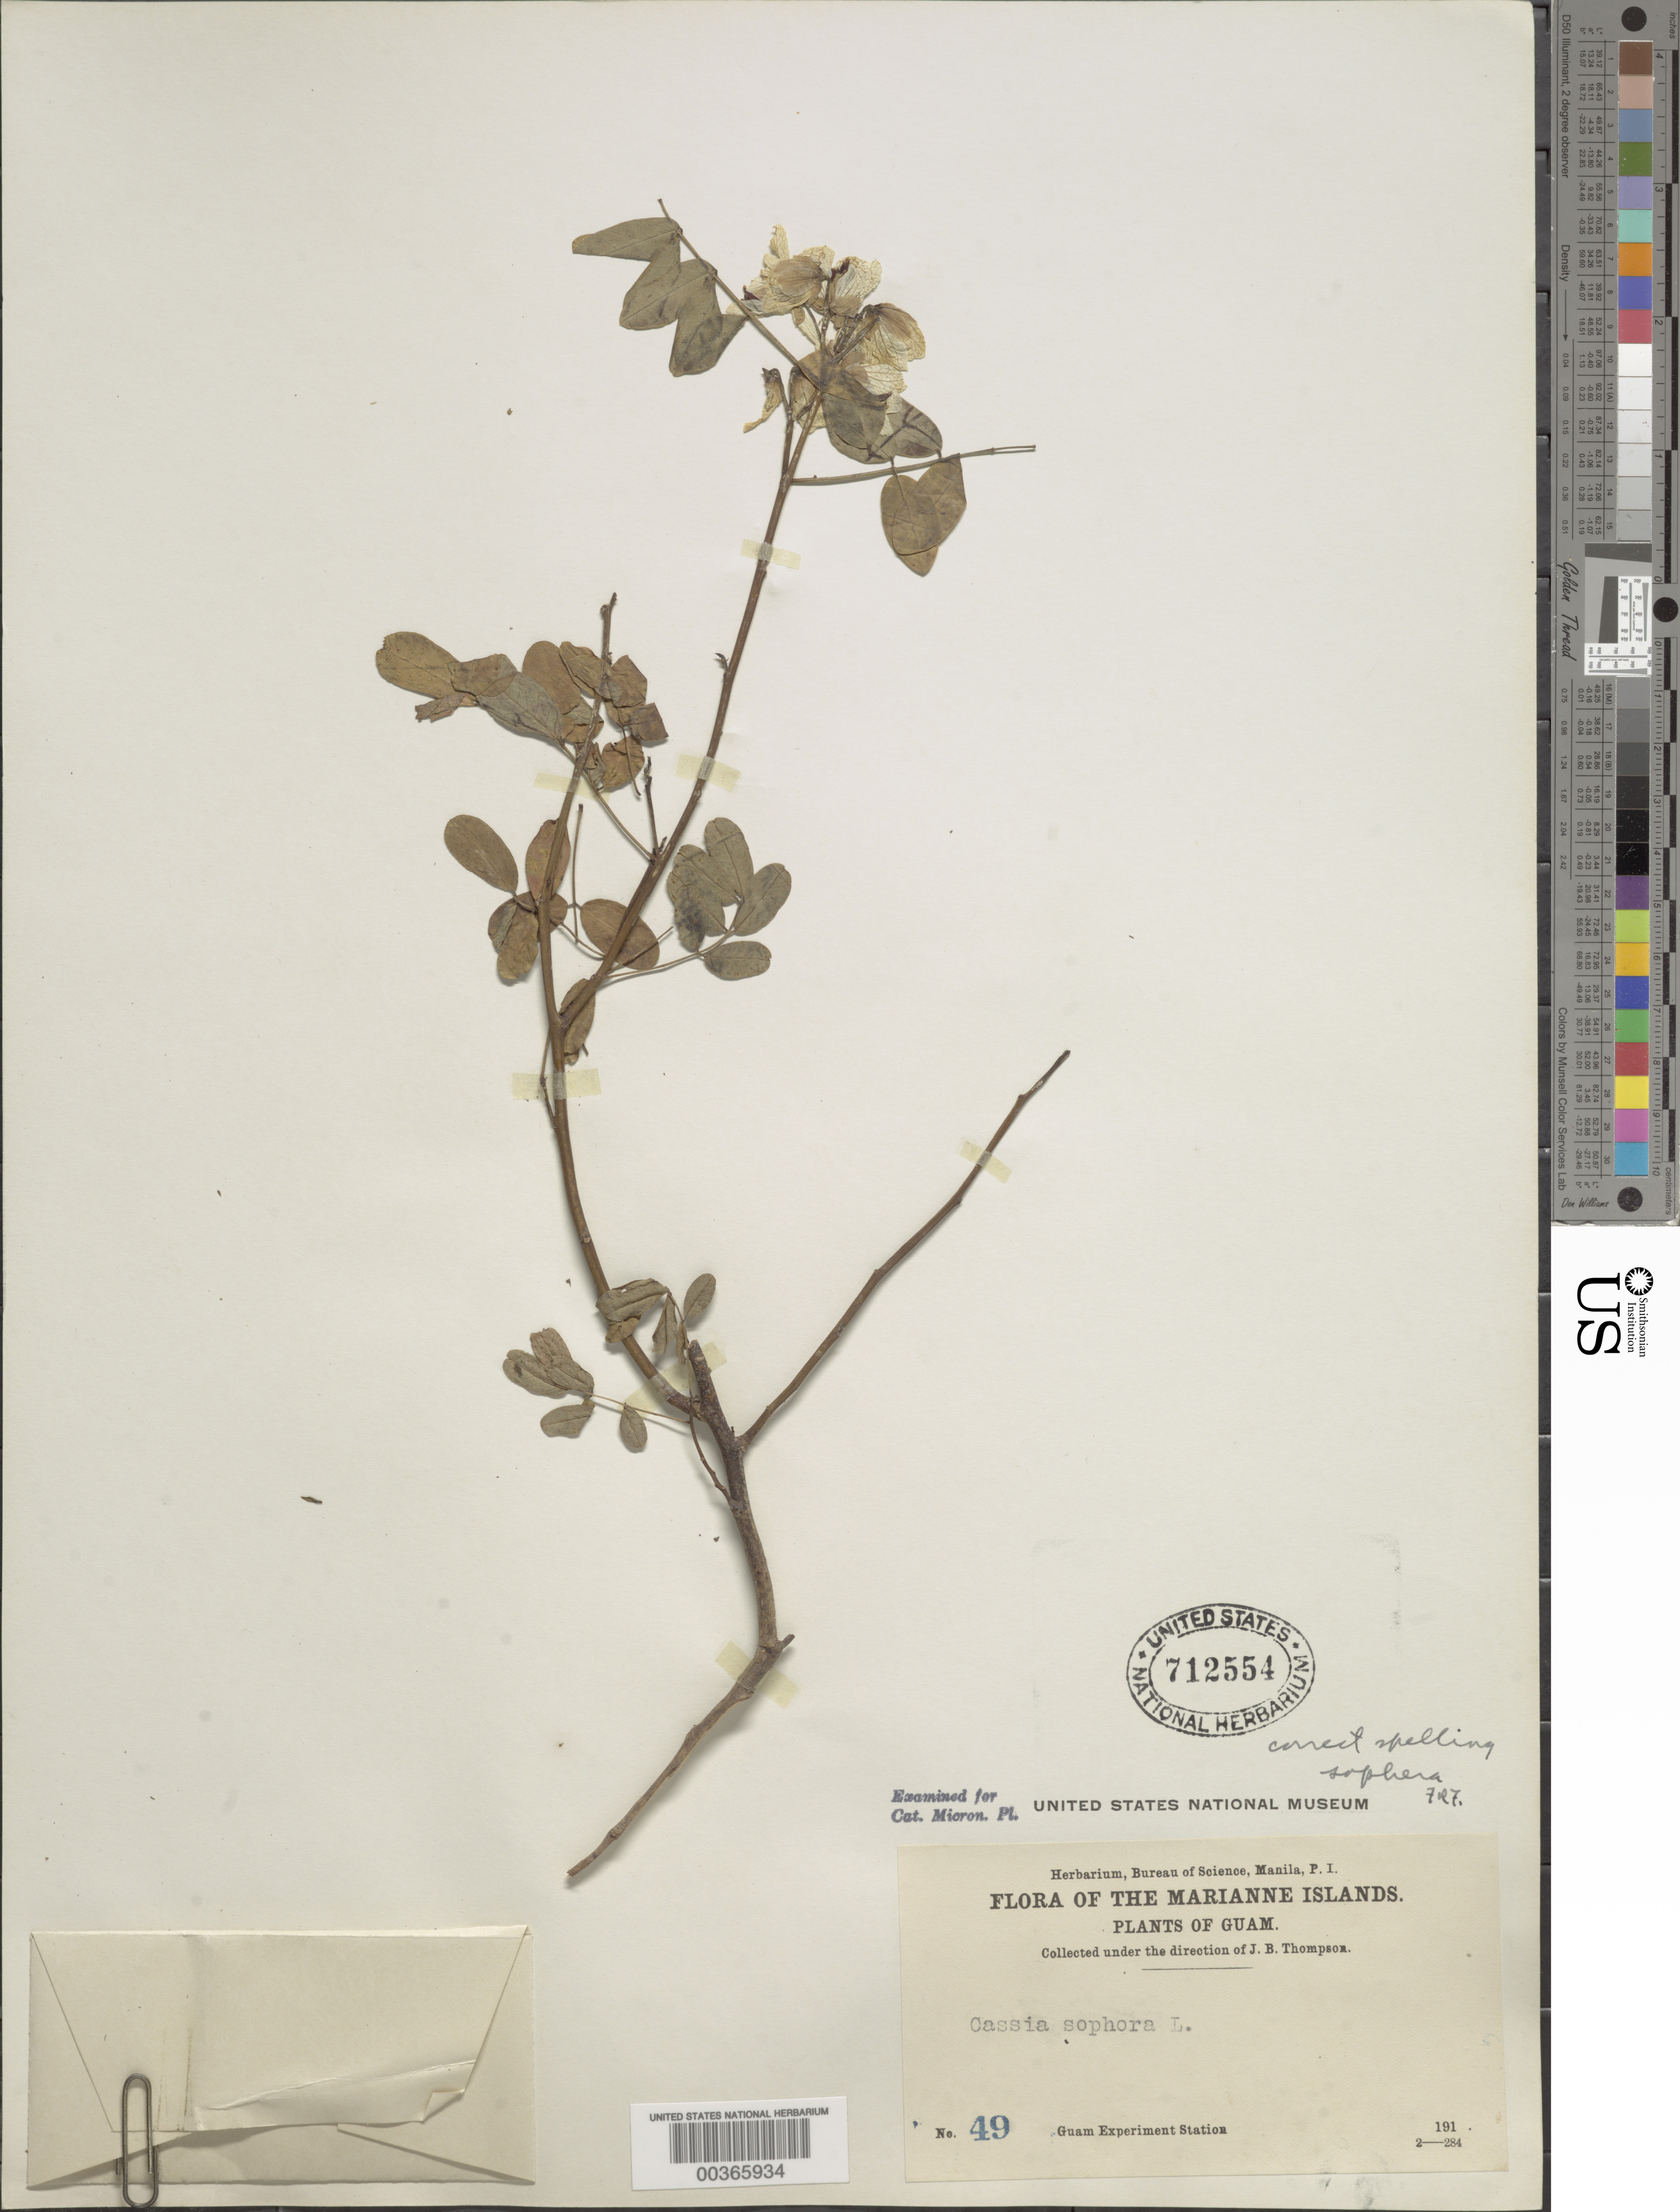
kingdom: Plantae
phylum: Tracheophyta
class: Magnoliopsida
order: Fabales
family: Fabaceae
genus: Senna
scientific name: Senna sophera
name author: (L.) Roxb.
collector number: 49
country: Guam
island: Guam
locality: Guam experiment station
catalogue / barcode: US 712554